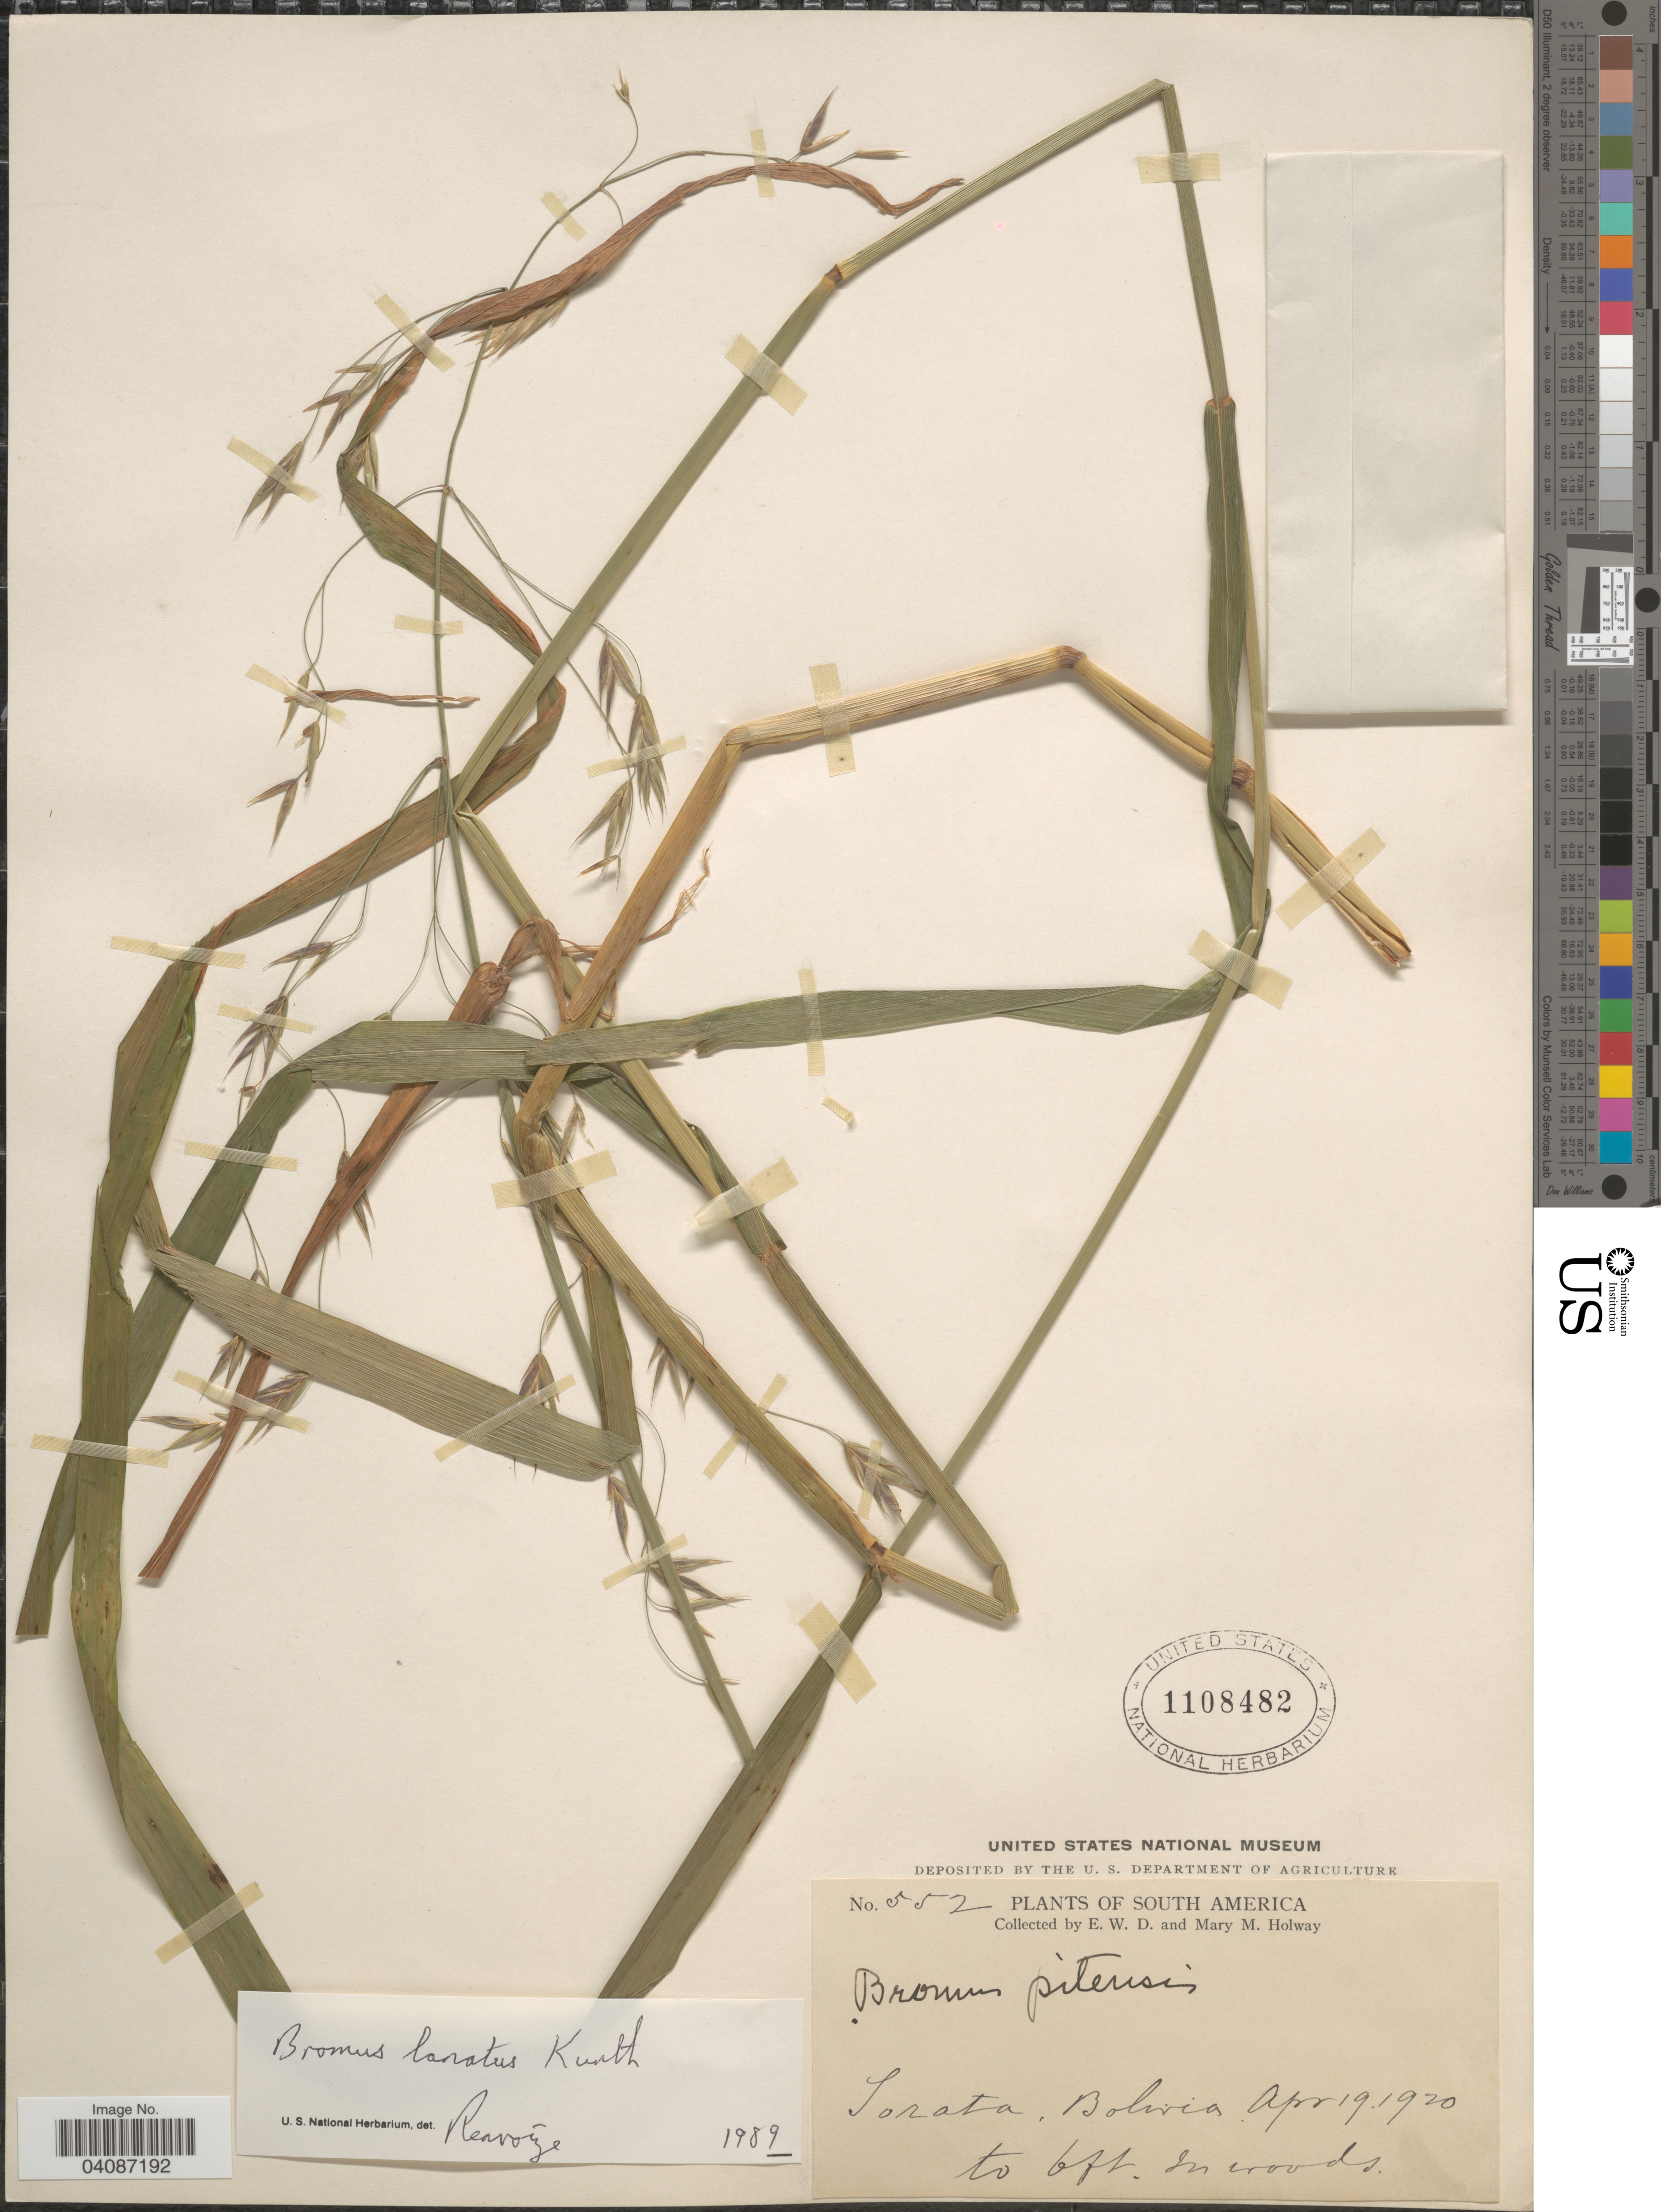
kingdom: Plantae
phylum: Tracheophyta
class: Liliopsida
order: Poales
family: Poaceae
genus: Bromus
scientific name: Bromus lanatus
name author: Kunth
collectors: E. W. D. Holway & M. M. Holway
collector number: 552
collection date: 1920-04-19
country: Bolivia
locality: Sorata.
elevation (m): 2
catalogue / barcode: US 1108482